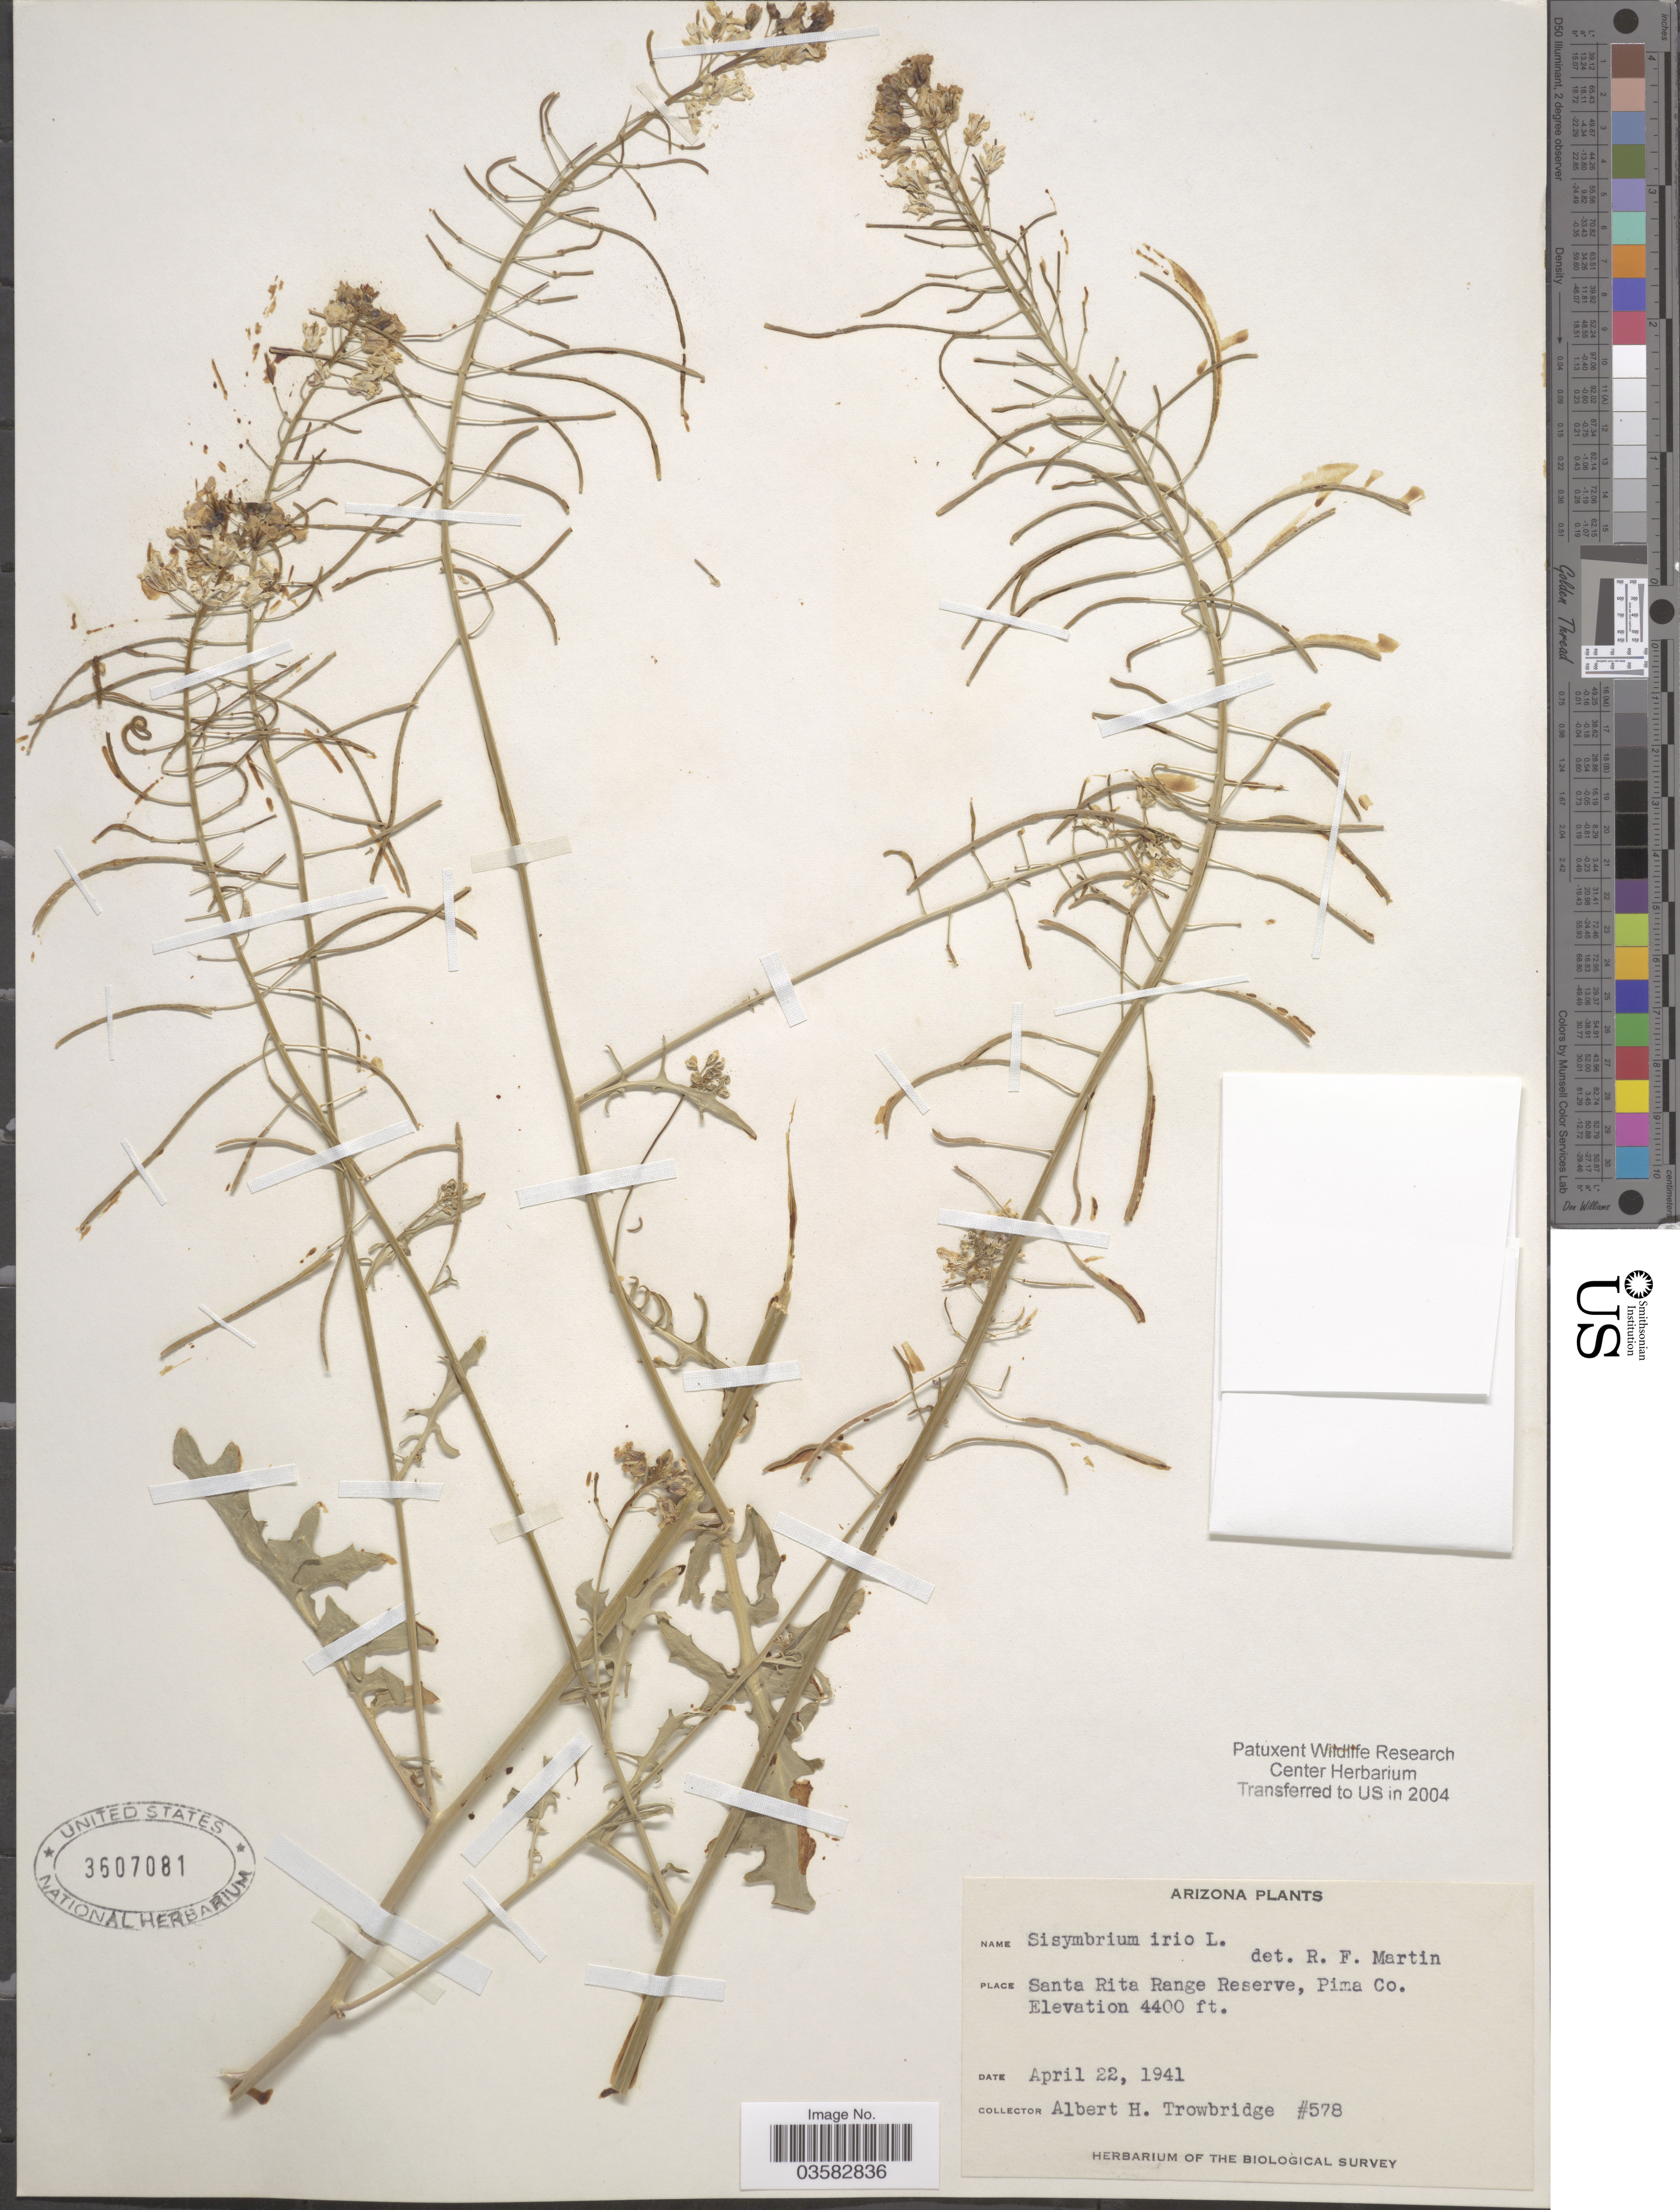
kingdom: Plantae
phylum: Tracheophyta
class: Magnoliopsida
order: Brassicales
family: Brassicaceae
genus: Sisymbrium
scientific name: Sisymbrium irio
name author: L.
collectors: A. H. Trowbridge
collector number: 578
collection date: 1941-04-22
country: United States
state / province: Arizona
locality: Santa Rita Range Reserve, Pima Co.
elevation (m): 1341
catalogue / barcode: US 3607081